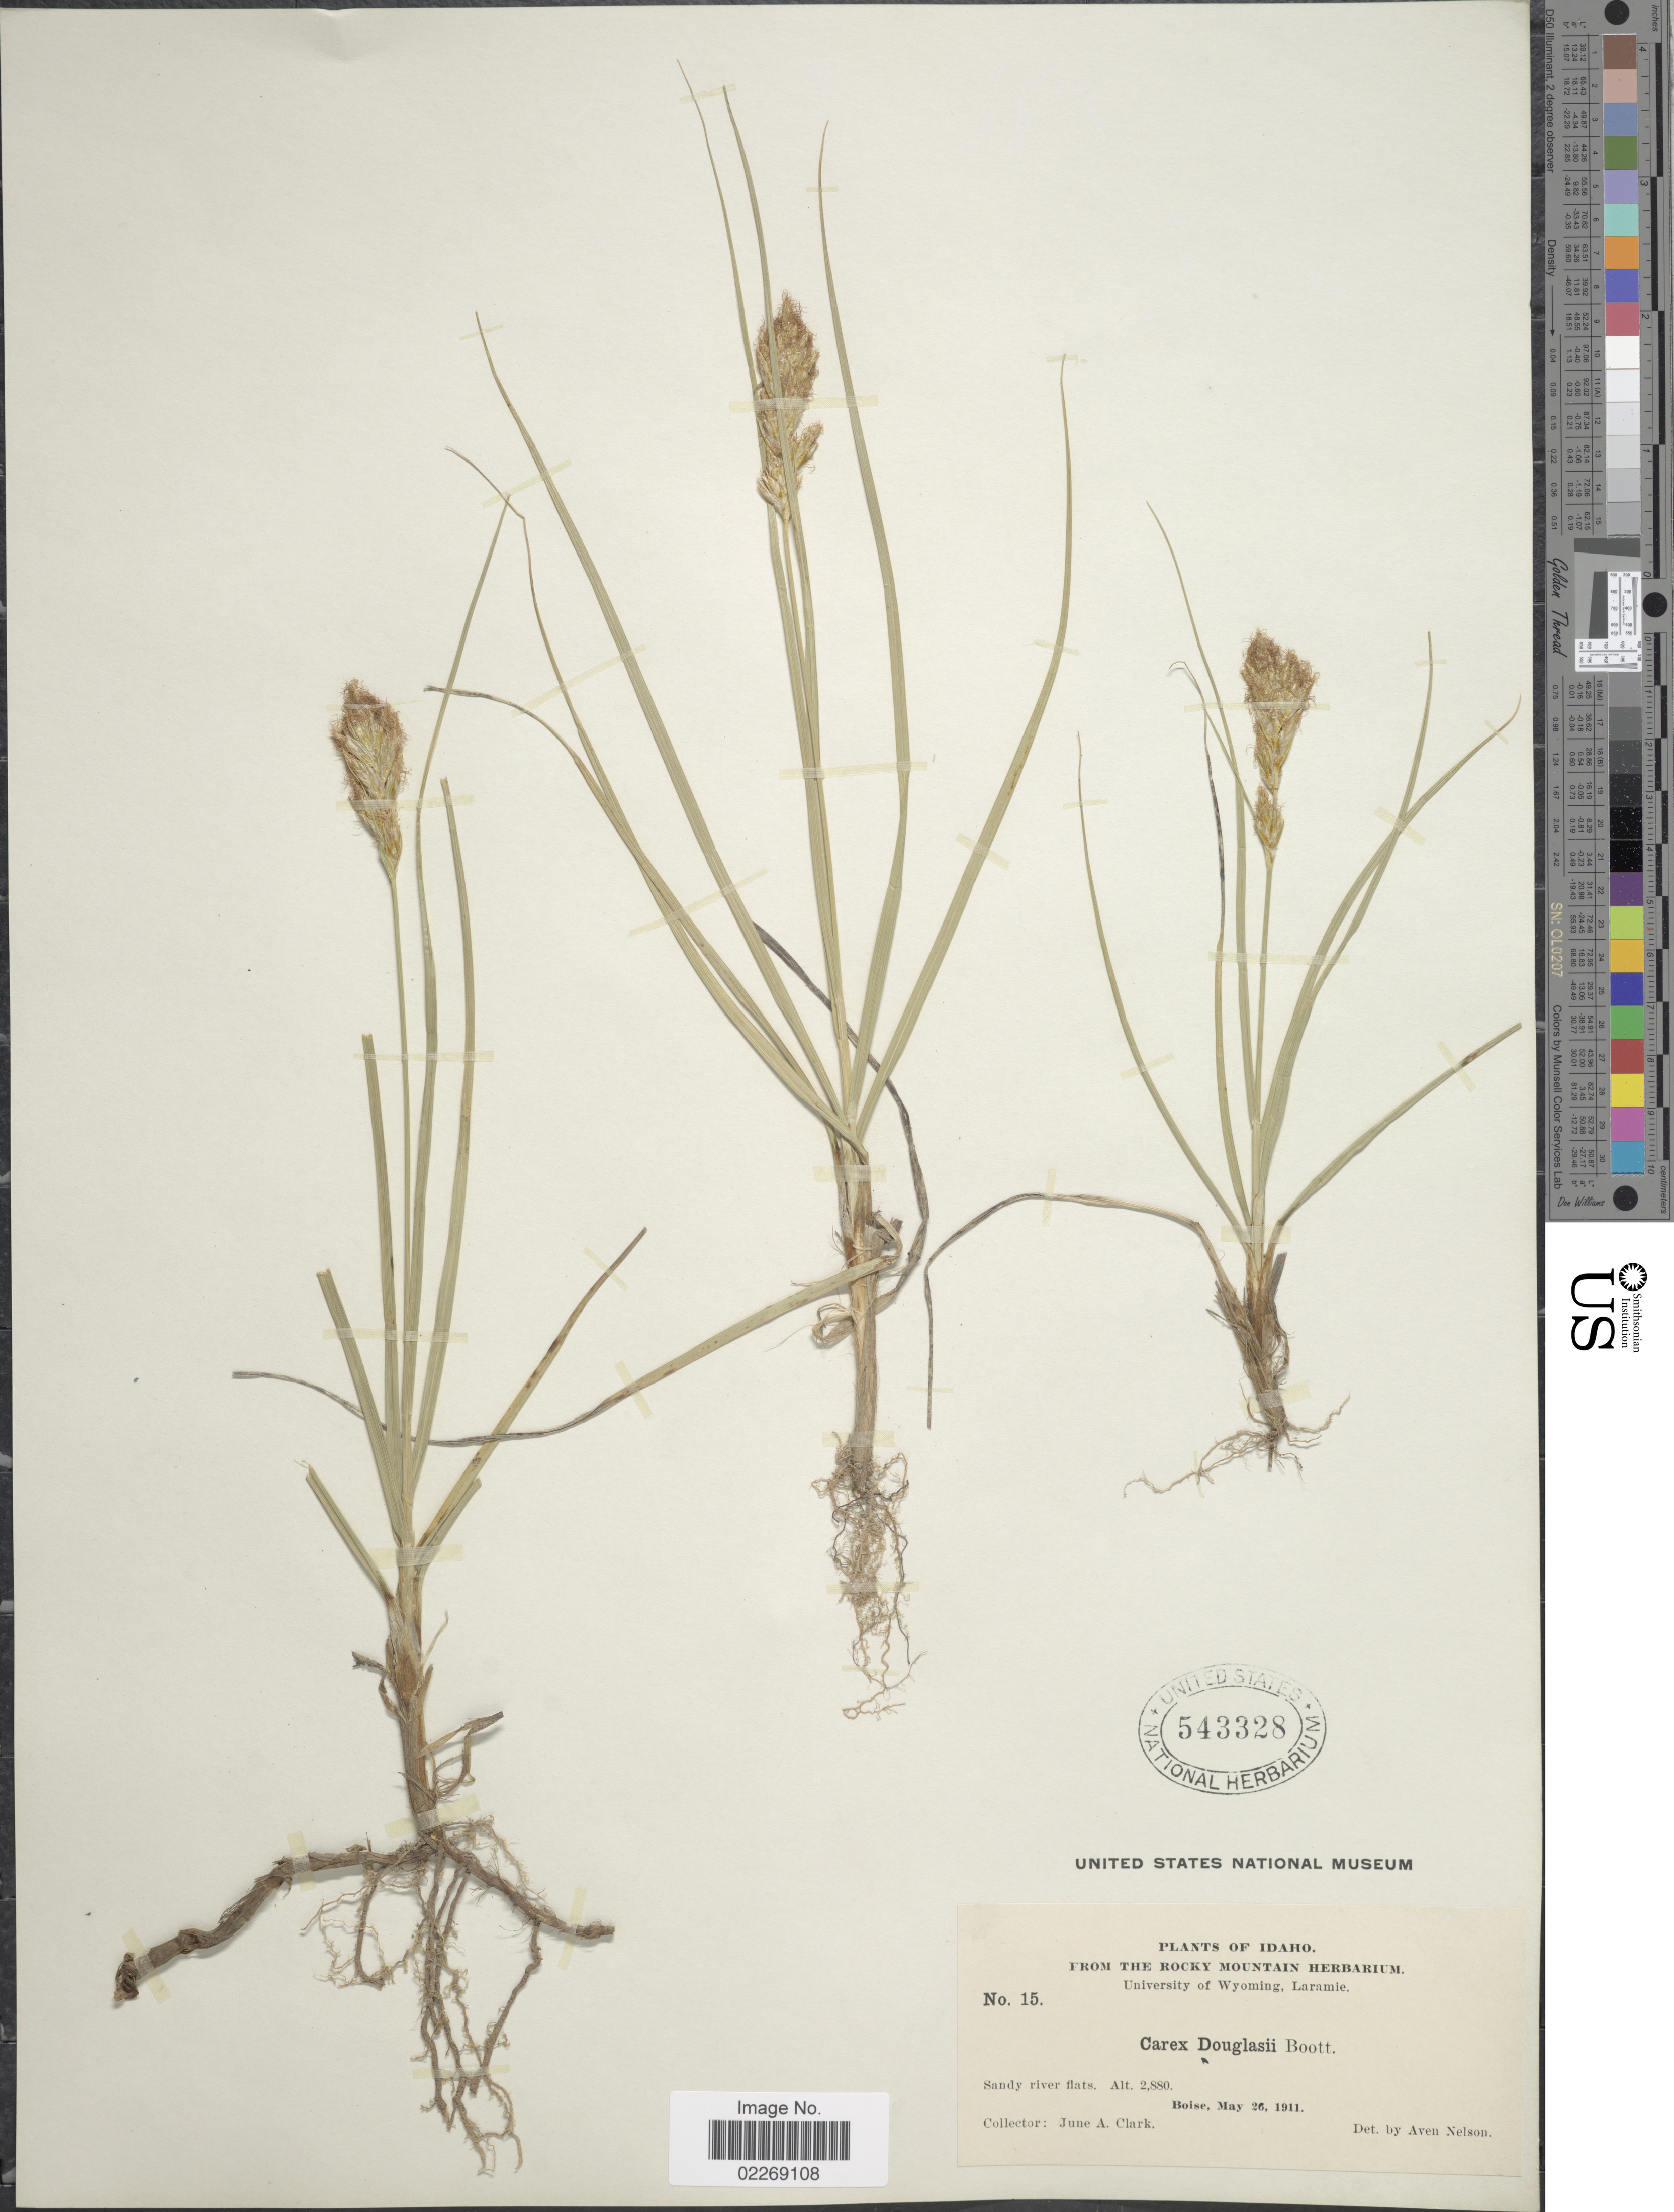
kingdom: Plantae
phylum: Tracheophyta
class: Liliopsida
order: Poales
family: Cyperaceae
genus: Carex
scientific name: Carex douglasii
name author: Boott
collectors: J. A. Clark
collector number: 15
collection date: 1911-05-26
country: United States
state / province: Idaho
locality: Boise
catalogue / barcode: US 543328